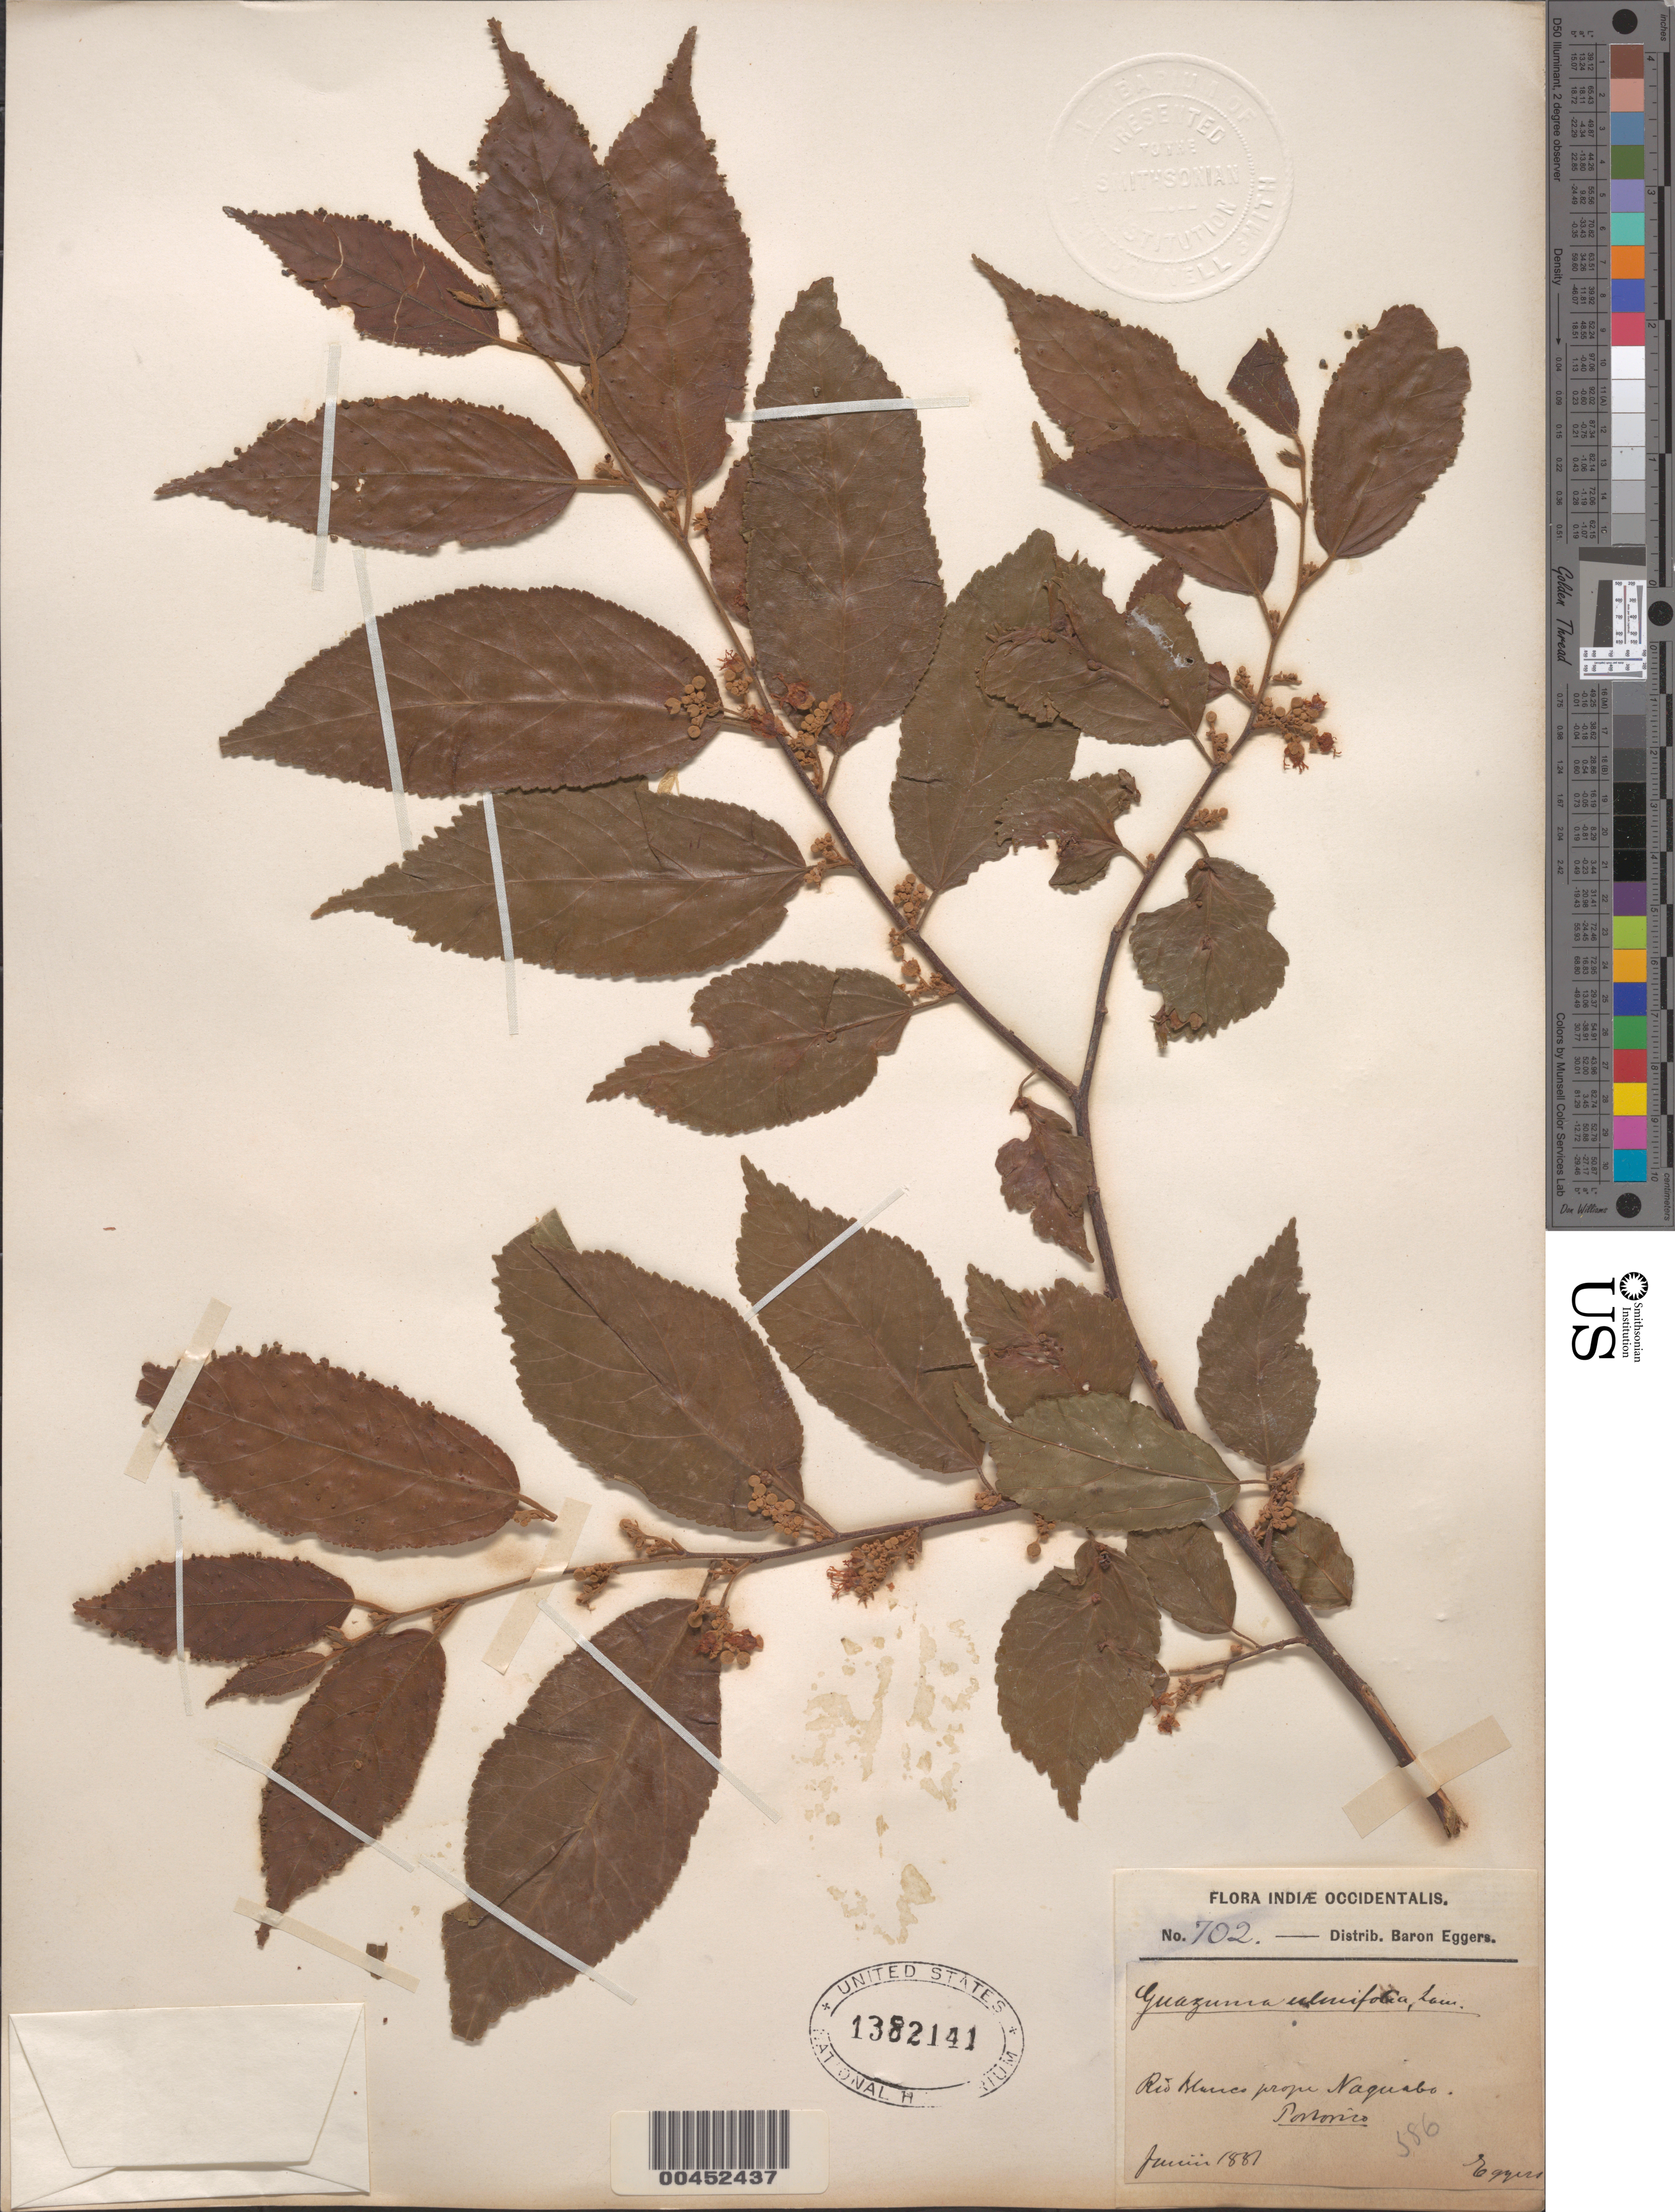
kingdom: Plantae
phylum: Tracheophyta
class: Magnoliopsida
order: Malvales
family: Malvaceae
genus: Guazuma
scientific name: Guazuma ulmifolia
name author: Lam.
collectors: H. F. A. von Eggers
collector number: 702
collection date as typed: Jun 1881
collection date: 1881-06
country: Puerto Rico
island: Greater Antilles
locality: Rio Blanco prope Naquabo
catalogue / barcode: US 1382141